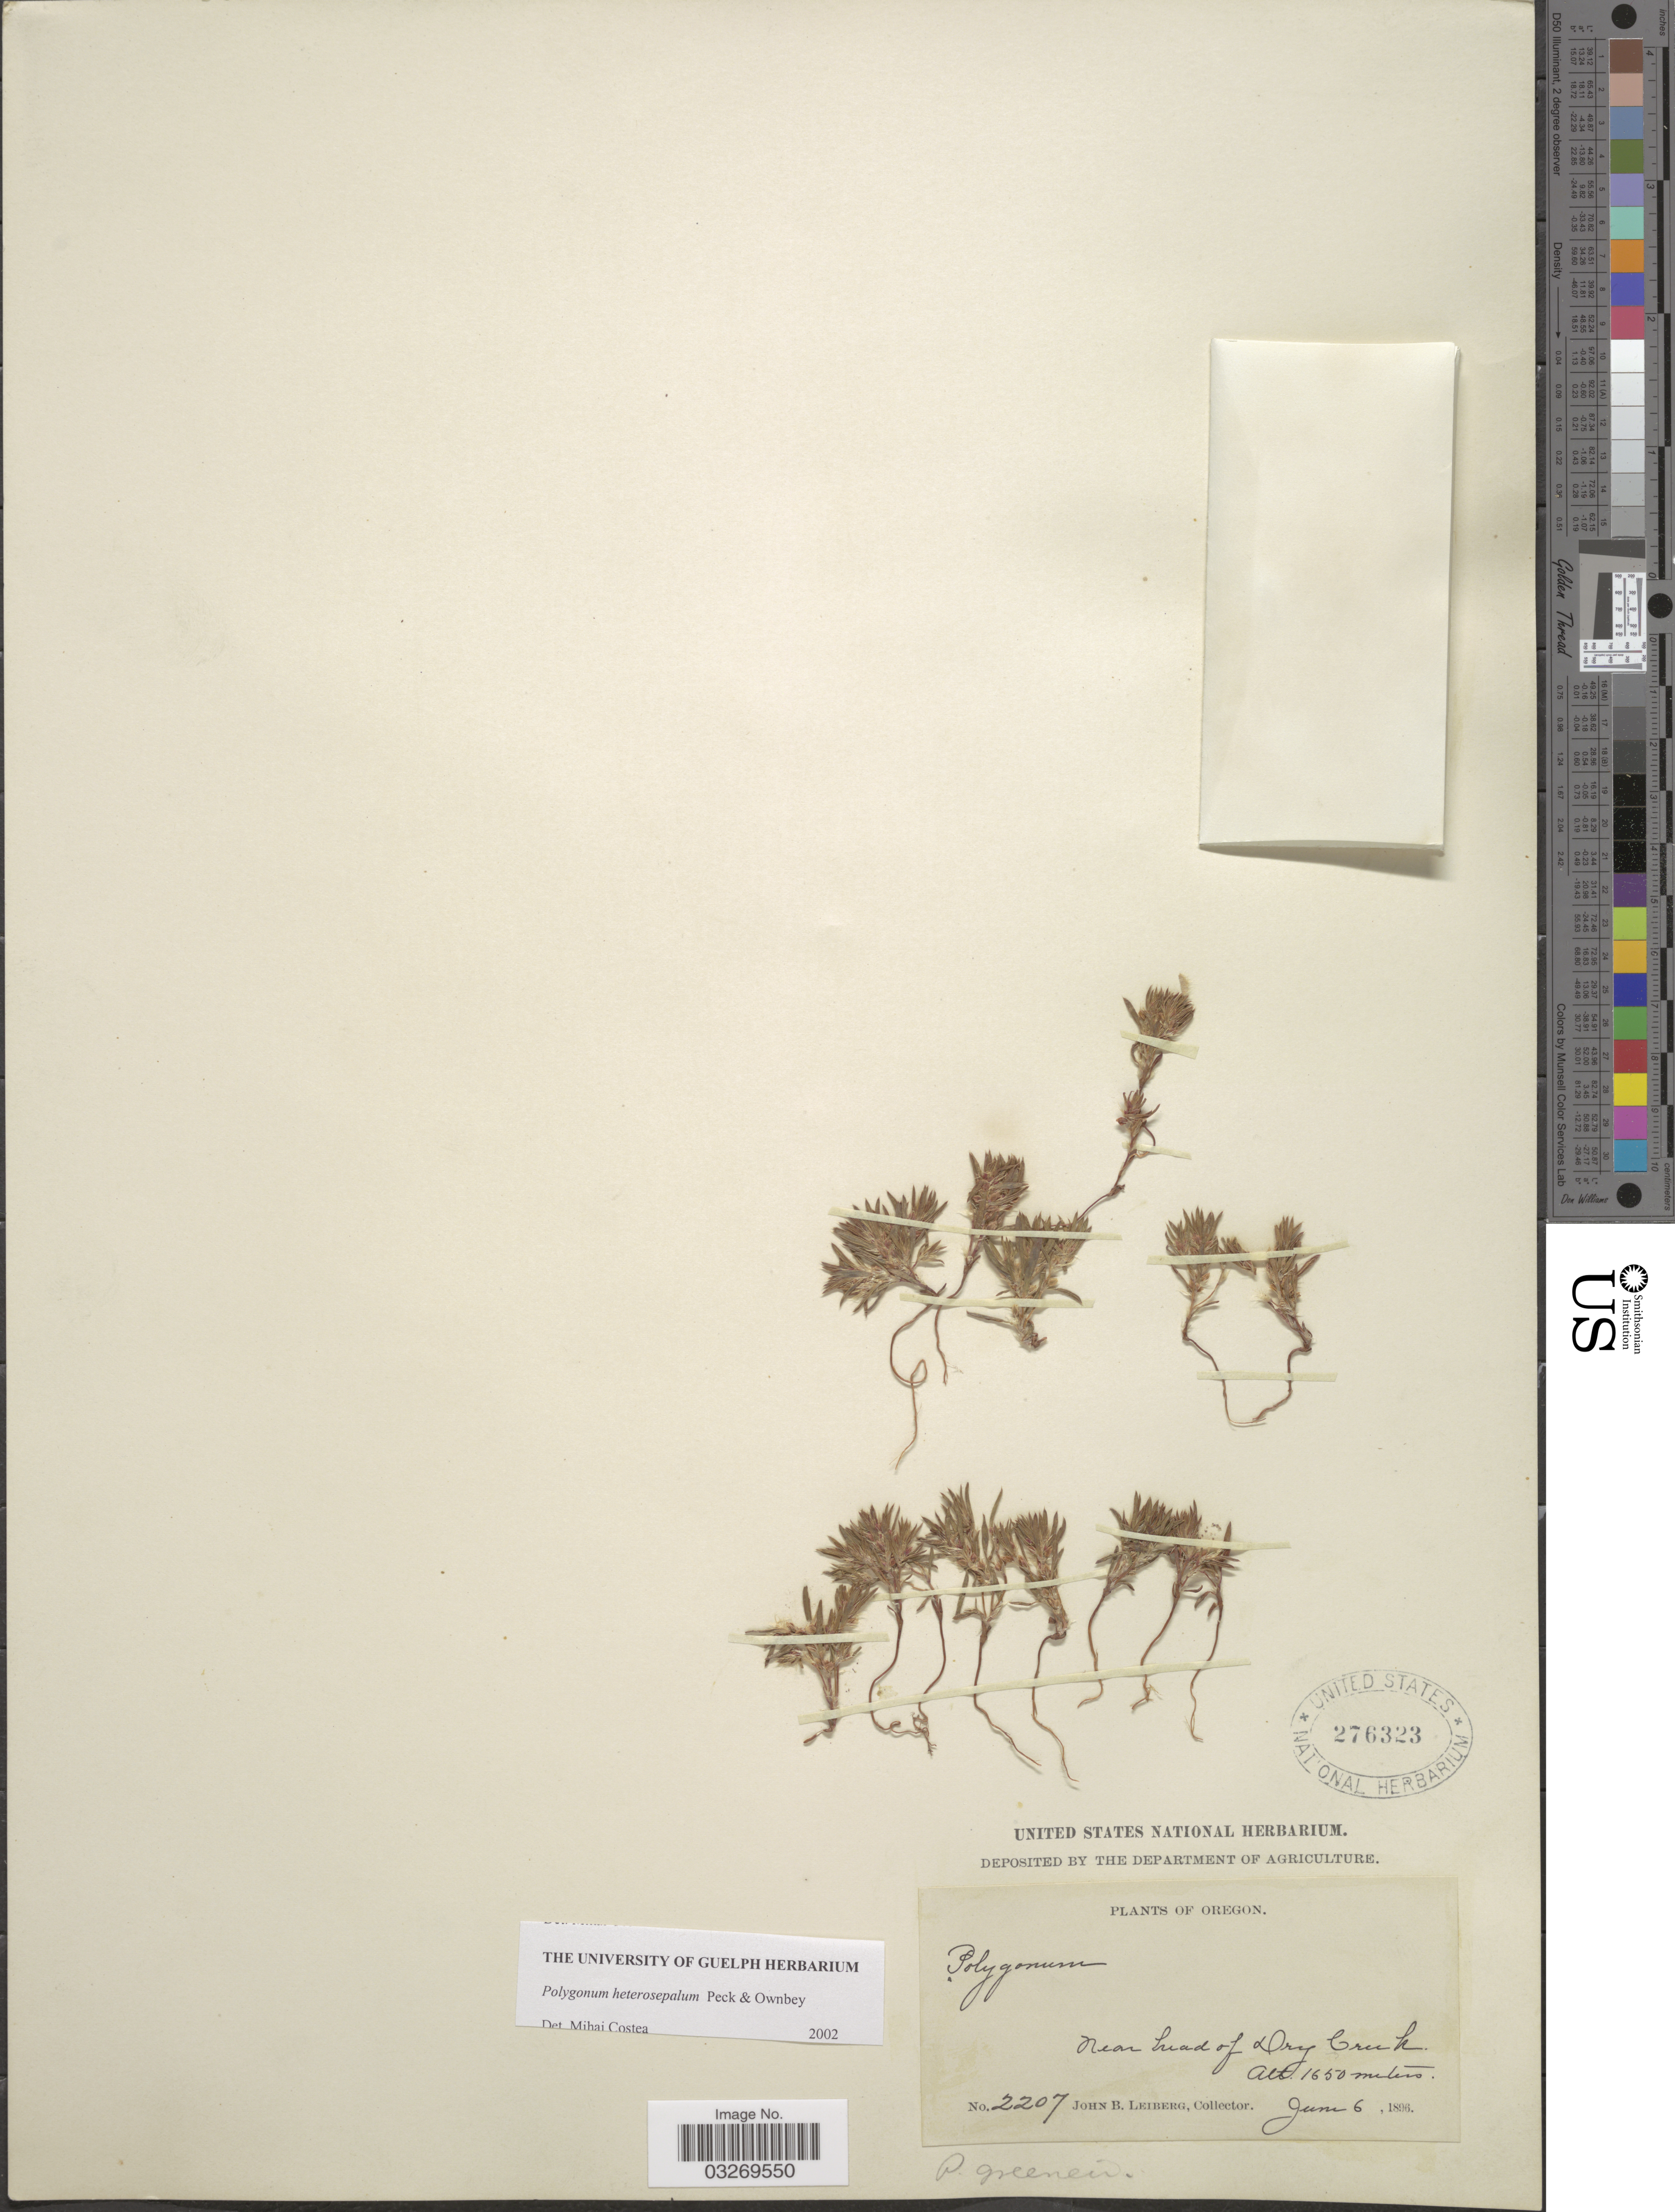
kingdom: Plantae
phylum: Tracheophyta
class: Magnoliopsida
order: Caryophyllales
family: Polygonaceae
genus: Polygonum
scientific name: Polygonum heterosepalum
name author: M. Peck & Ownbey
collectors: J. B. Leiberg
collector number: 2207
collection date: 1896-06-06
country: United States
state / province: Oregon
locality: Near head of Dry Creek.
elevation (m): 1650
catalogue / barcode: US 276323